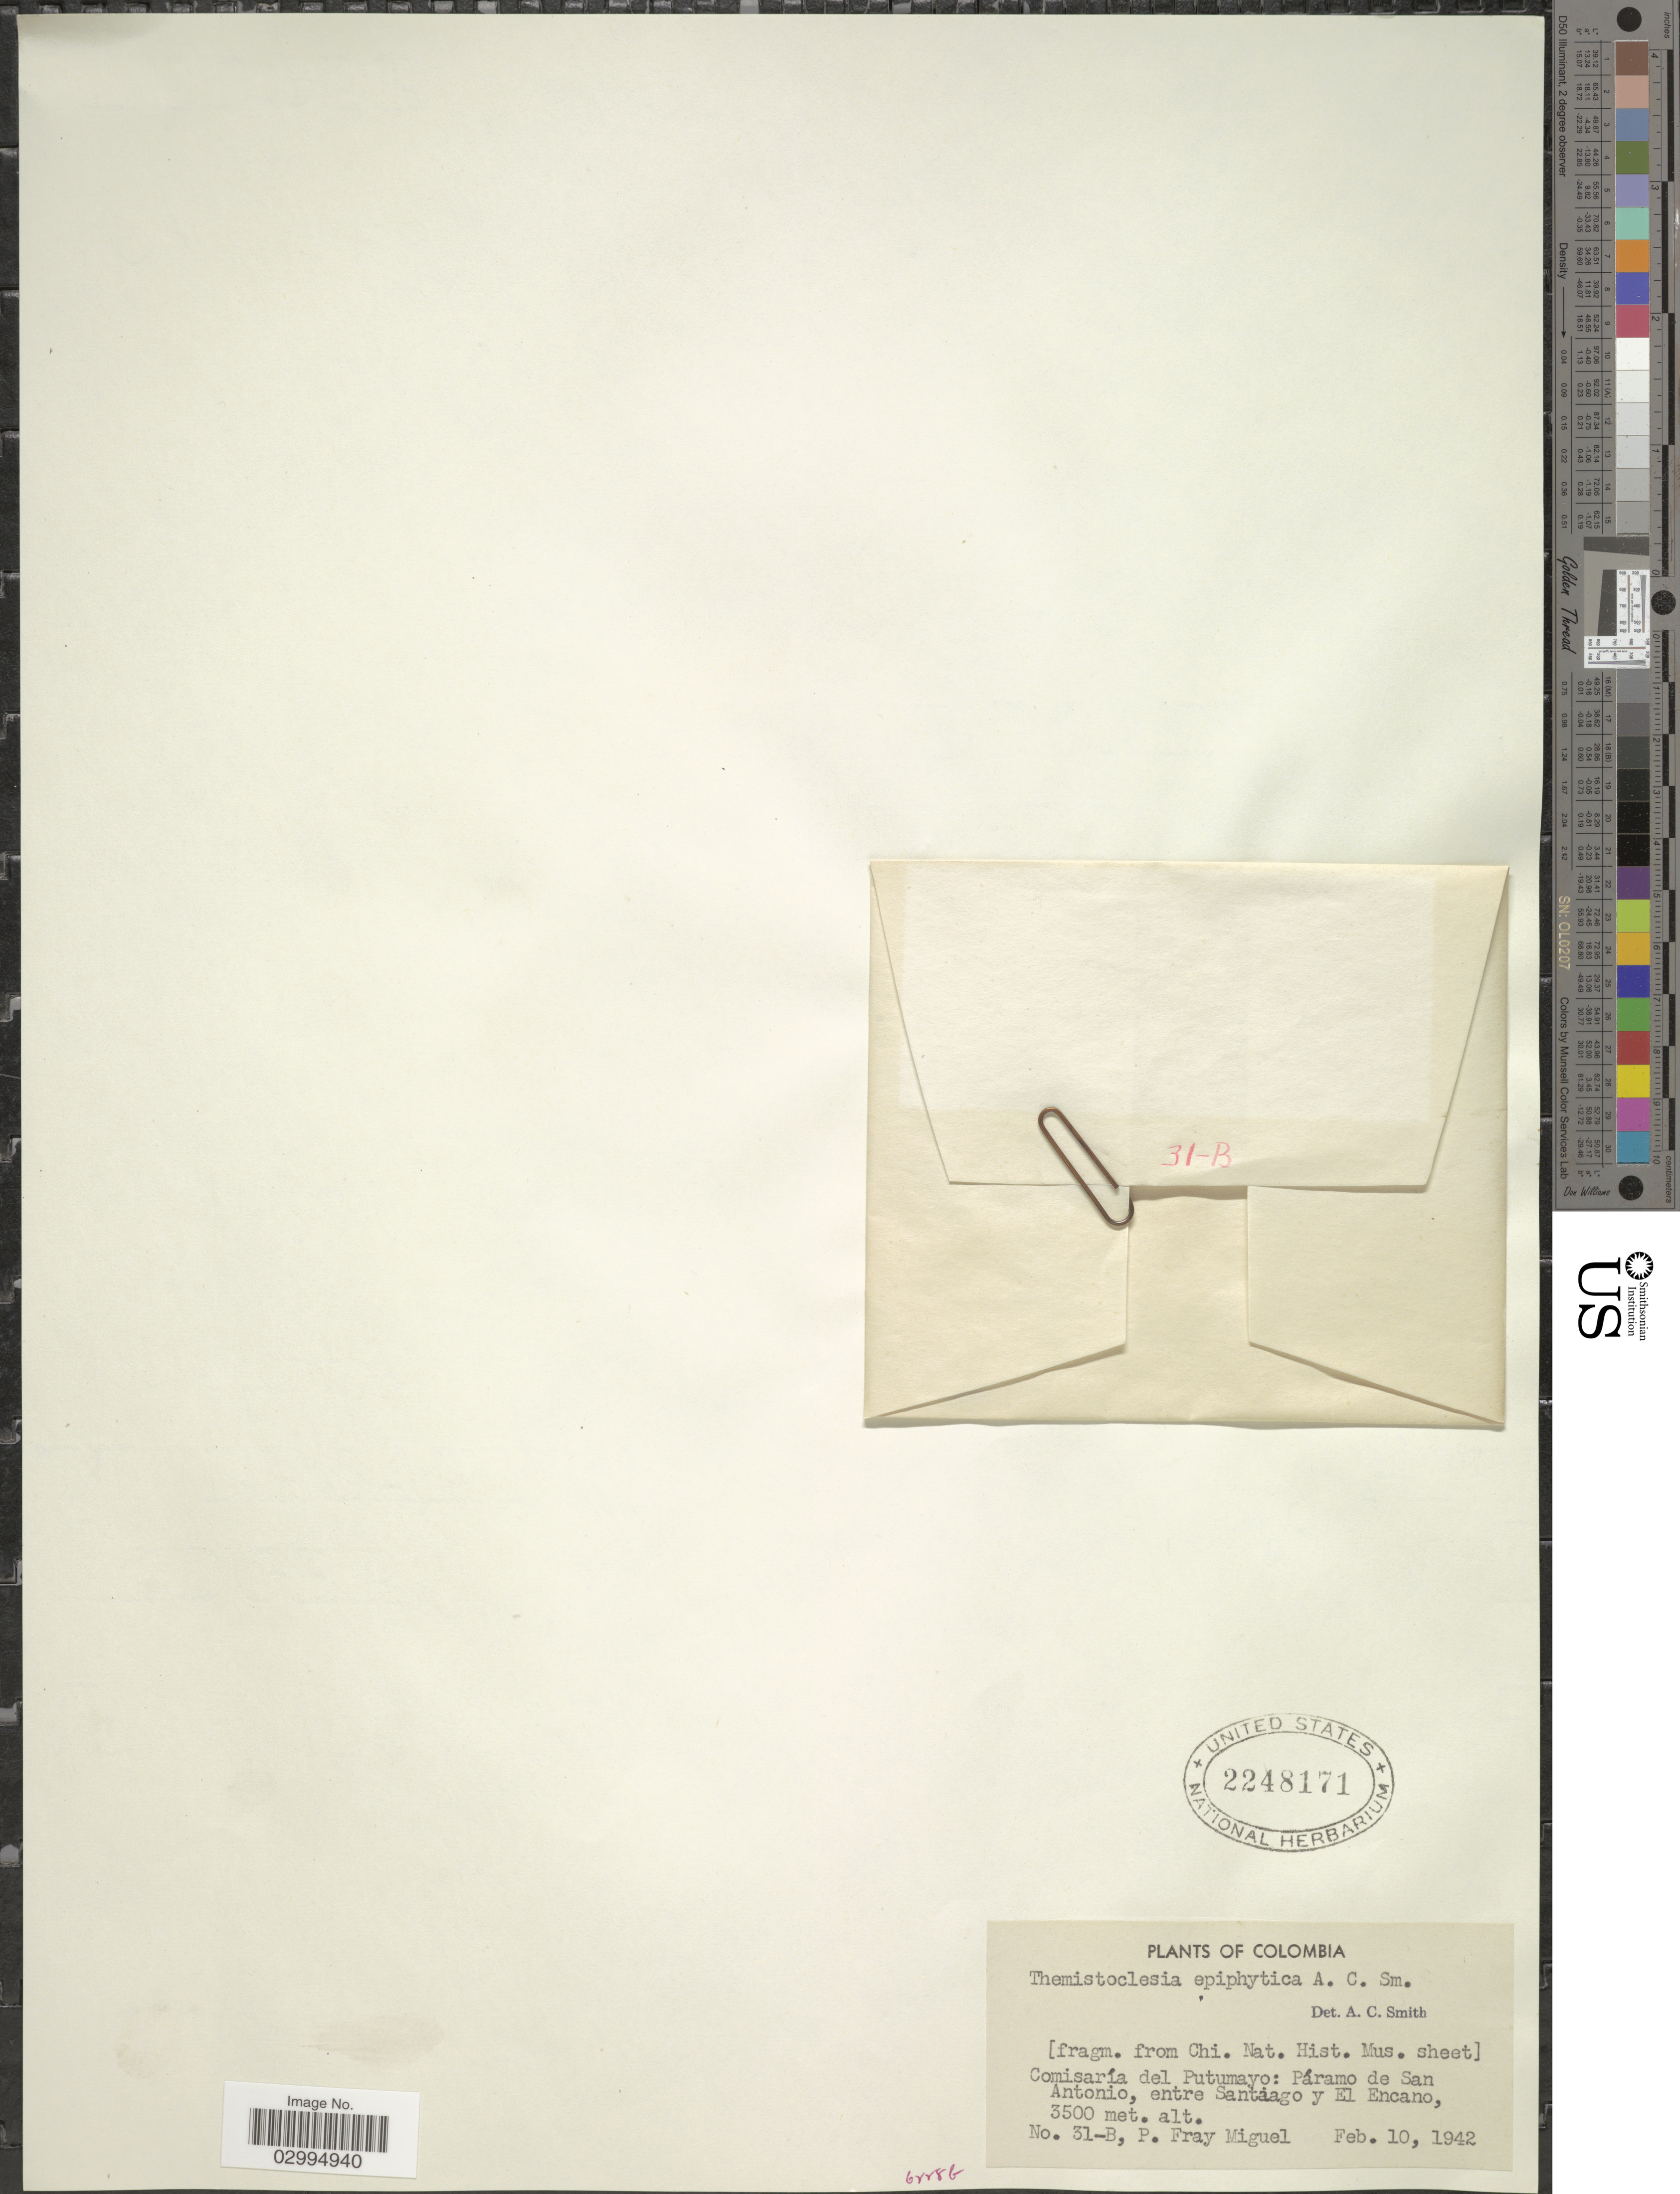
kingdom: Plantae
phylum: Tracheophyta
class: Magnoliopsida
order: Ericales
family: Ericaceae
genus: Themistoclesia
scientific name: Themistoclesia epiphytica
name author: A.C. Sm.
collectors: P. F. Miguel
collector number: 31-B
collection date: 1942-02-10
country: Colombia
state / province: Putumayo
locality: Comisaría del Putumayo: Páramo de San Antonio, entre Santiago y El Encano.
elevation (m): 3500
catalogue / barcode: US 2248171